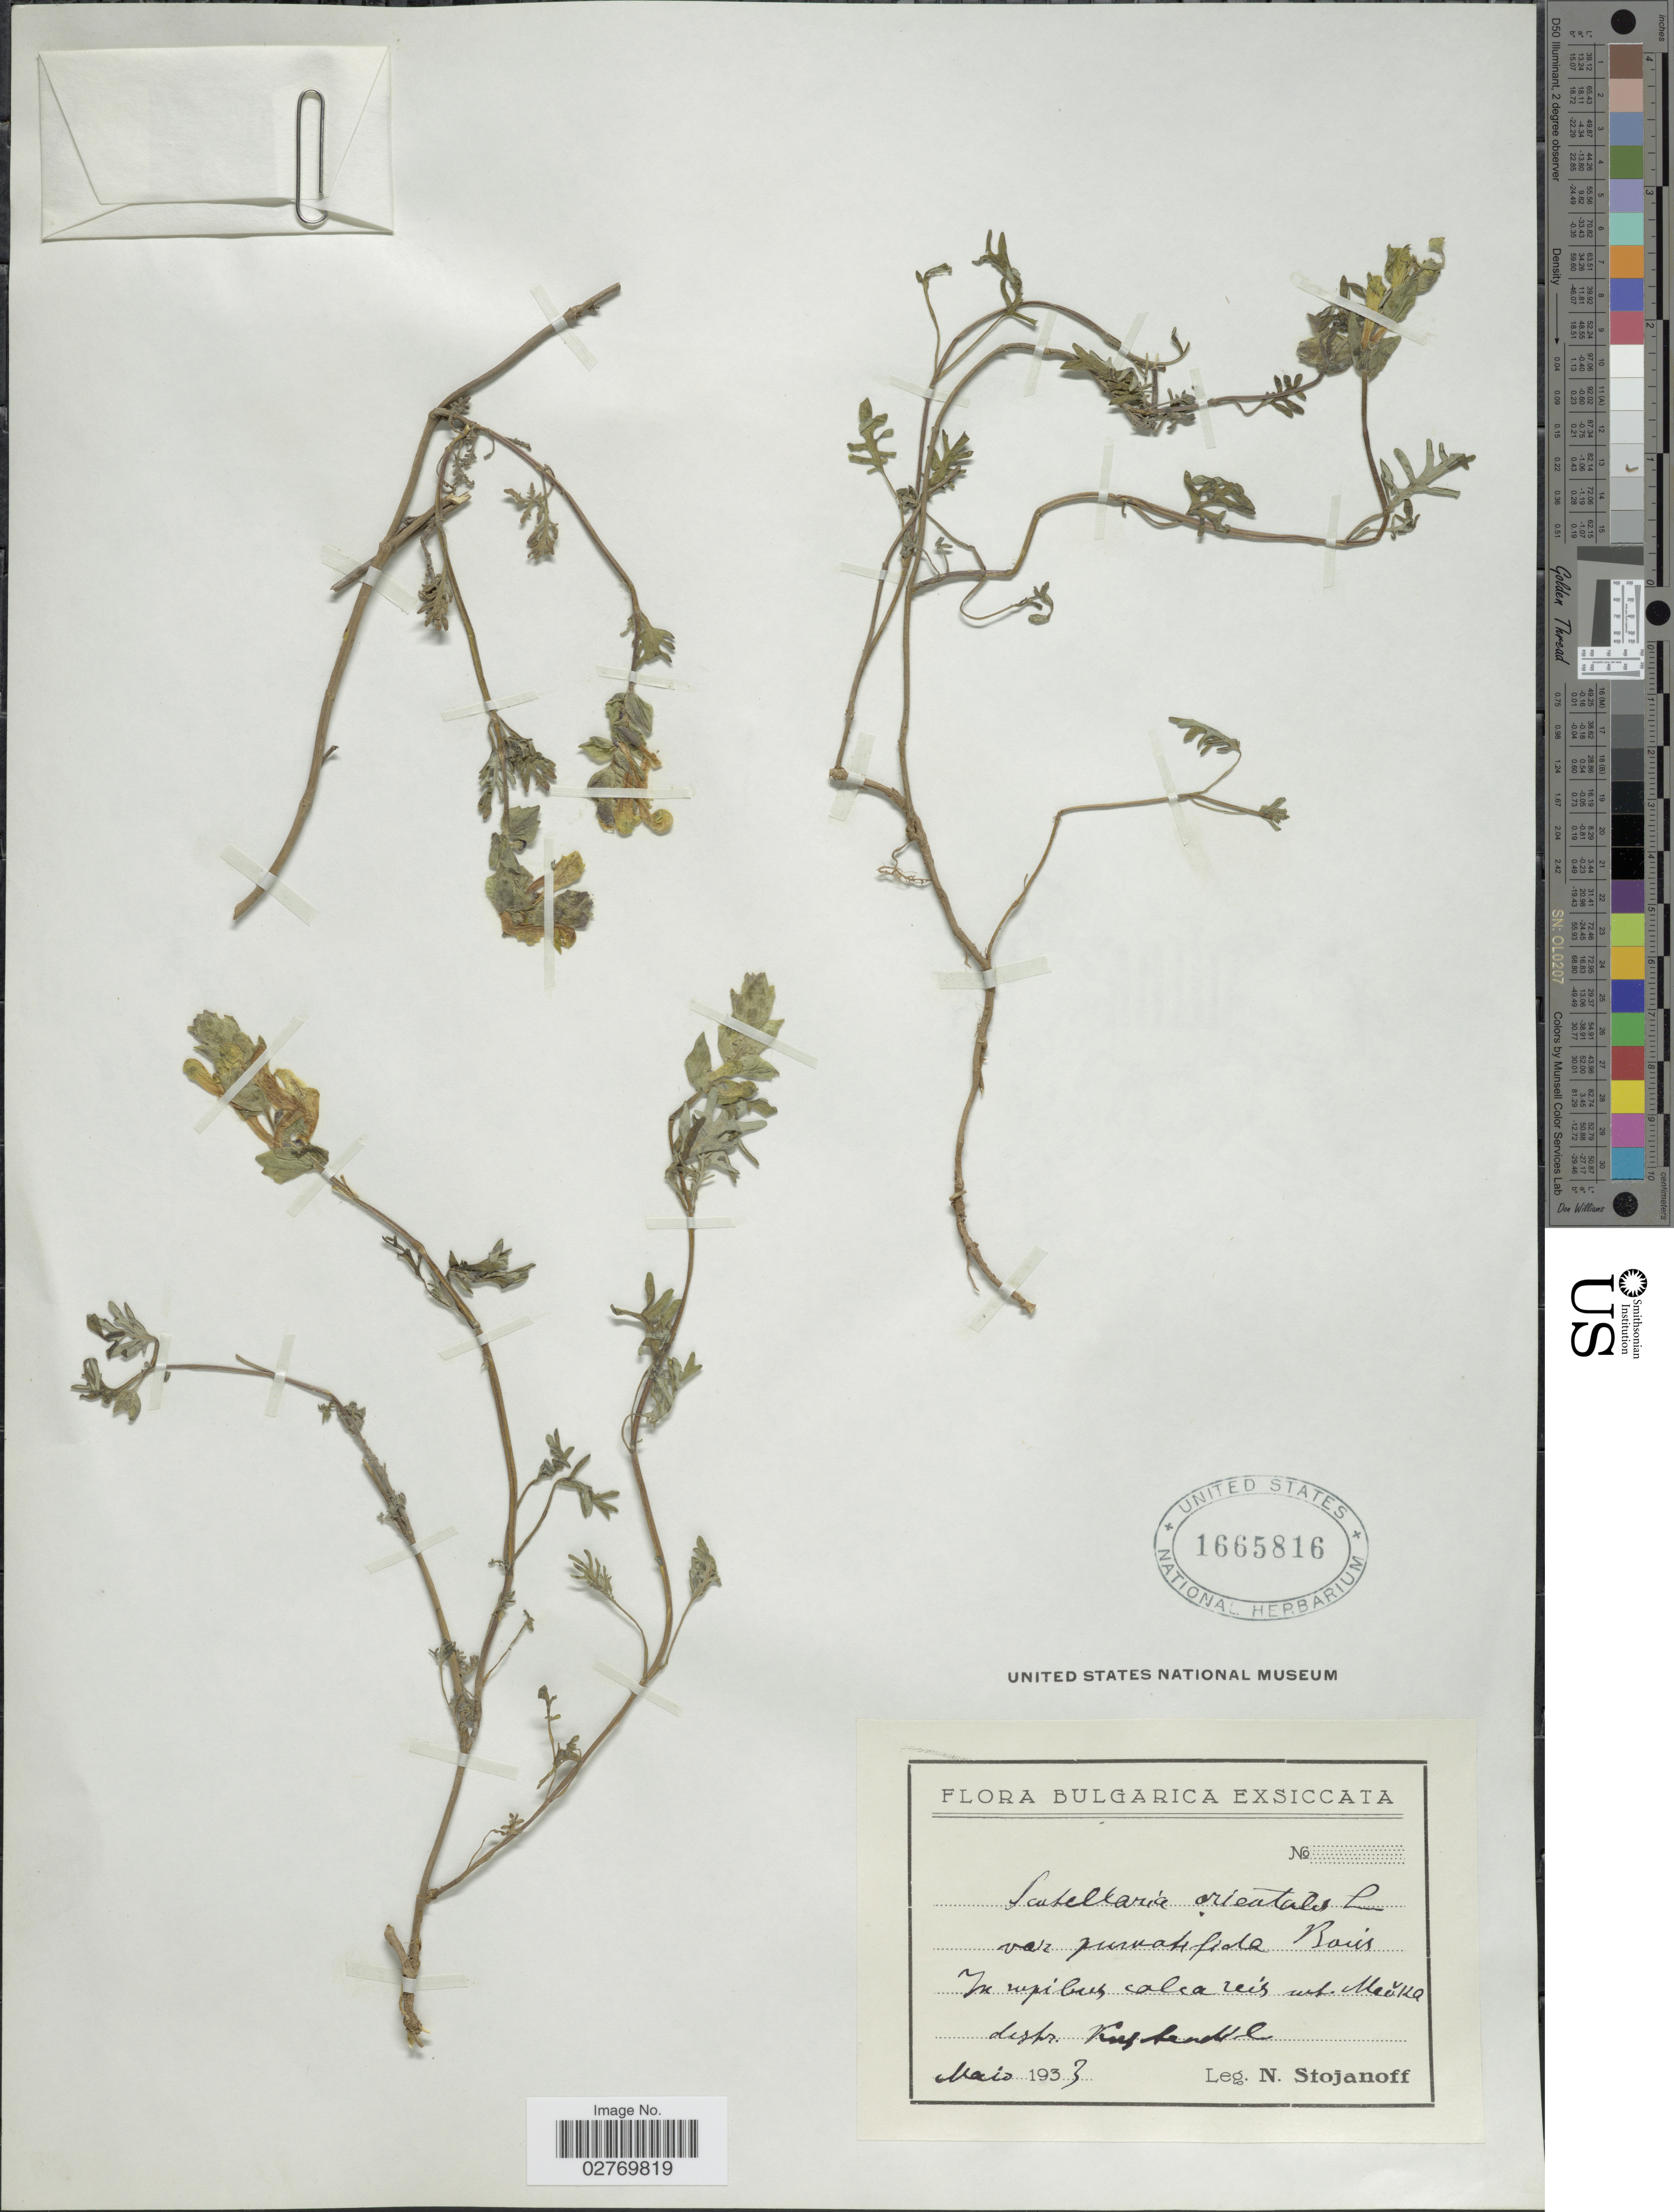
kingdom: Plantae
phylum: Tracheophyta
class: Magnoliopsida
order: Lamiales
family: Lamiaceae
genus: Scutellaria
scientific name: Scutellaria orientalis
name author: L.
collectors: N. Stojanoff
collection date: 1933-05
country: Bulgaria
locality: In rupibus calcareis mt. Meaka distr. Kustendil.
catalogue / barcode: US 1665816